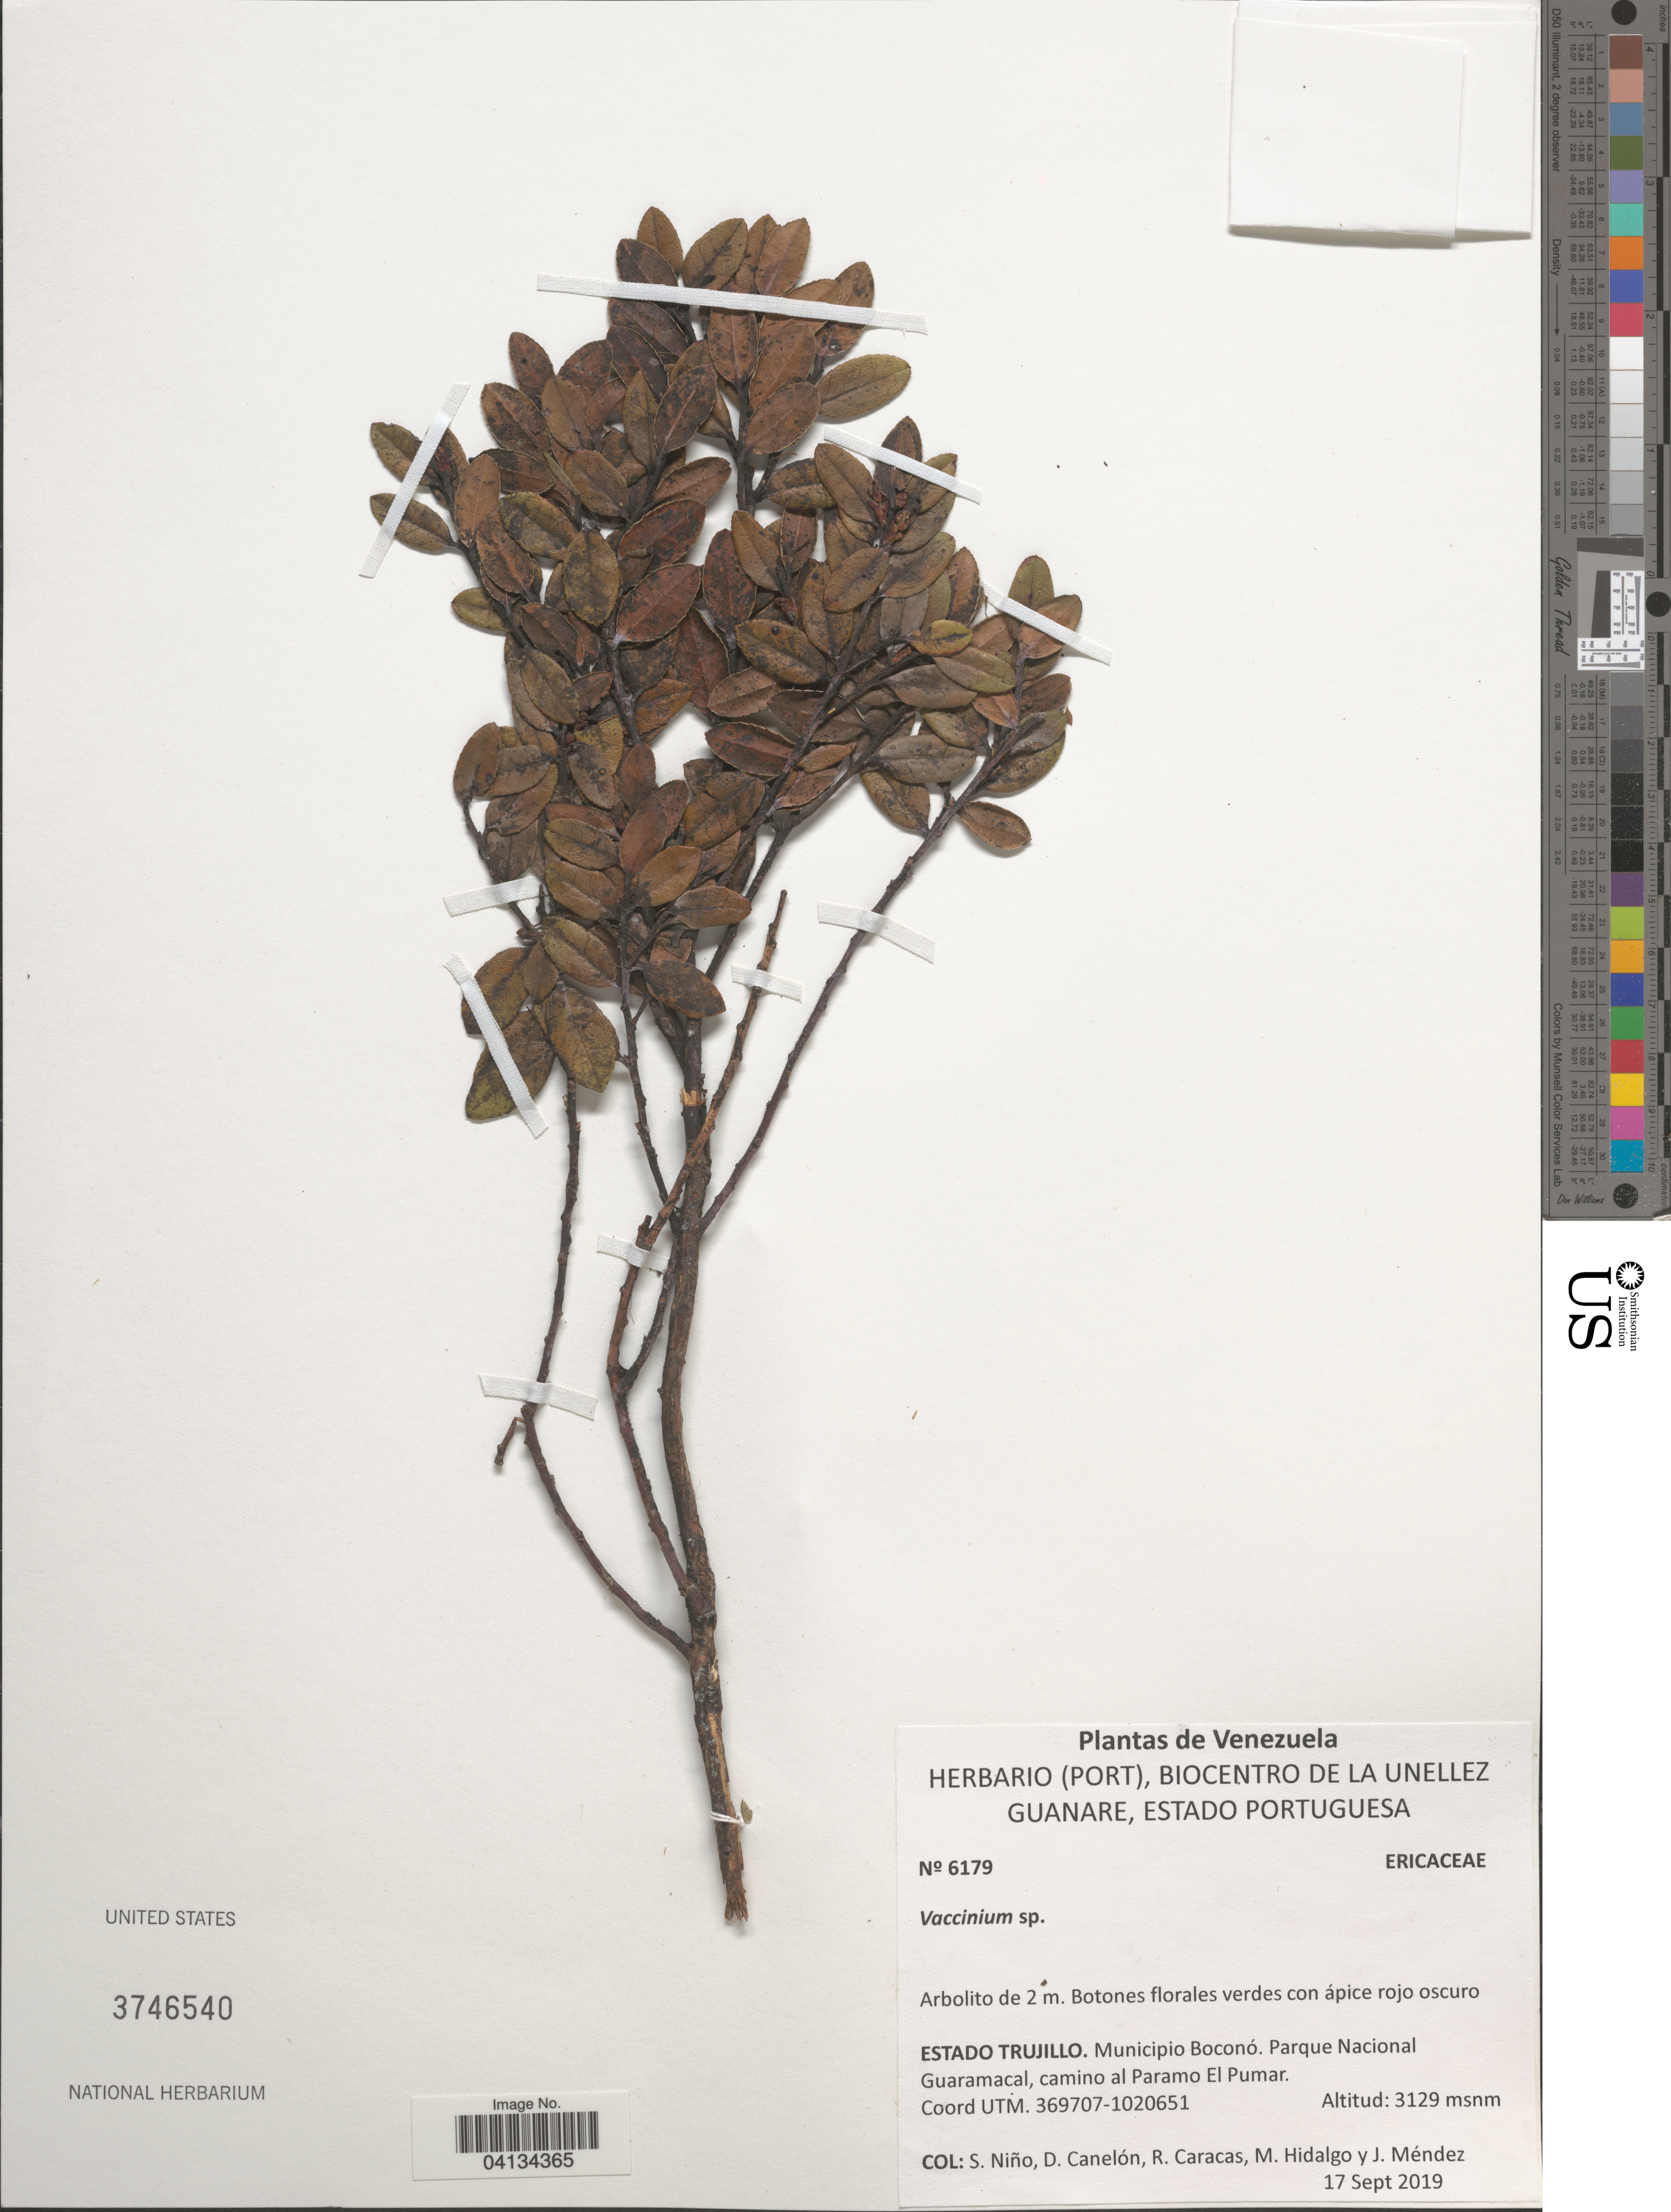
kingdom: Plantae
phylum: Tracheophyta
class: Magnoliopsida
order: Ericales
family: Ericaceae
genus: Vaccinium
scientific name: Vaccinium floribundum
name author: Kunth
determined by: Dorr, L. J., (BOT), Smithsonian Institution - National Museum of Natural History (UNITED STATES)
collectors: S. M. Niño, D. Canelón, R. Caracas, M. Hidalgo & J. Mendez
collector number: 6179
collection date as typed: Transcribed d/m/y: 17/9/2019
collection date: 2019-09-17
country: Venezuela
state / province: Trujillo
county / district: Boconó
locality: Parque Nacional Guaramacal, camino al Páramo El Pumar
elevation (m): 3129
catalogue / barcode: US 3746540